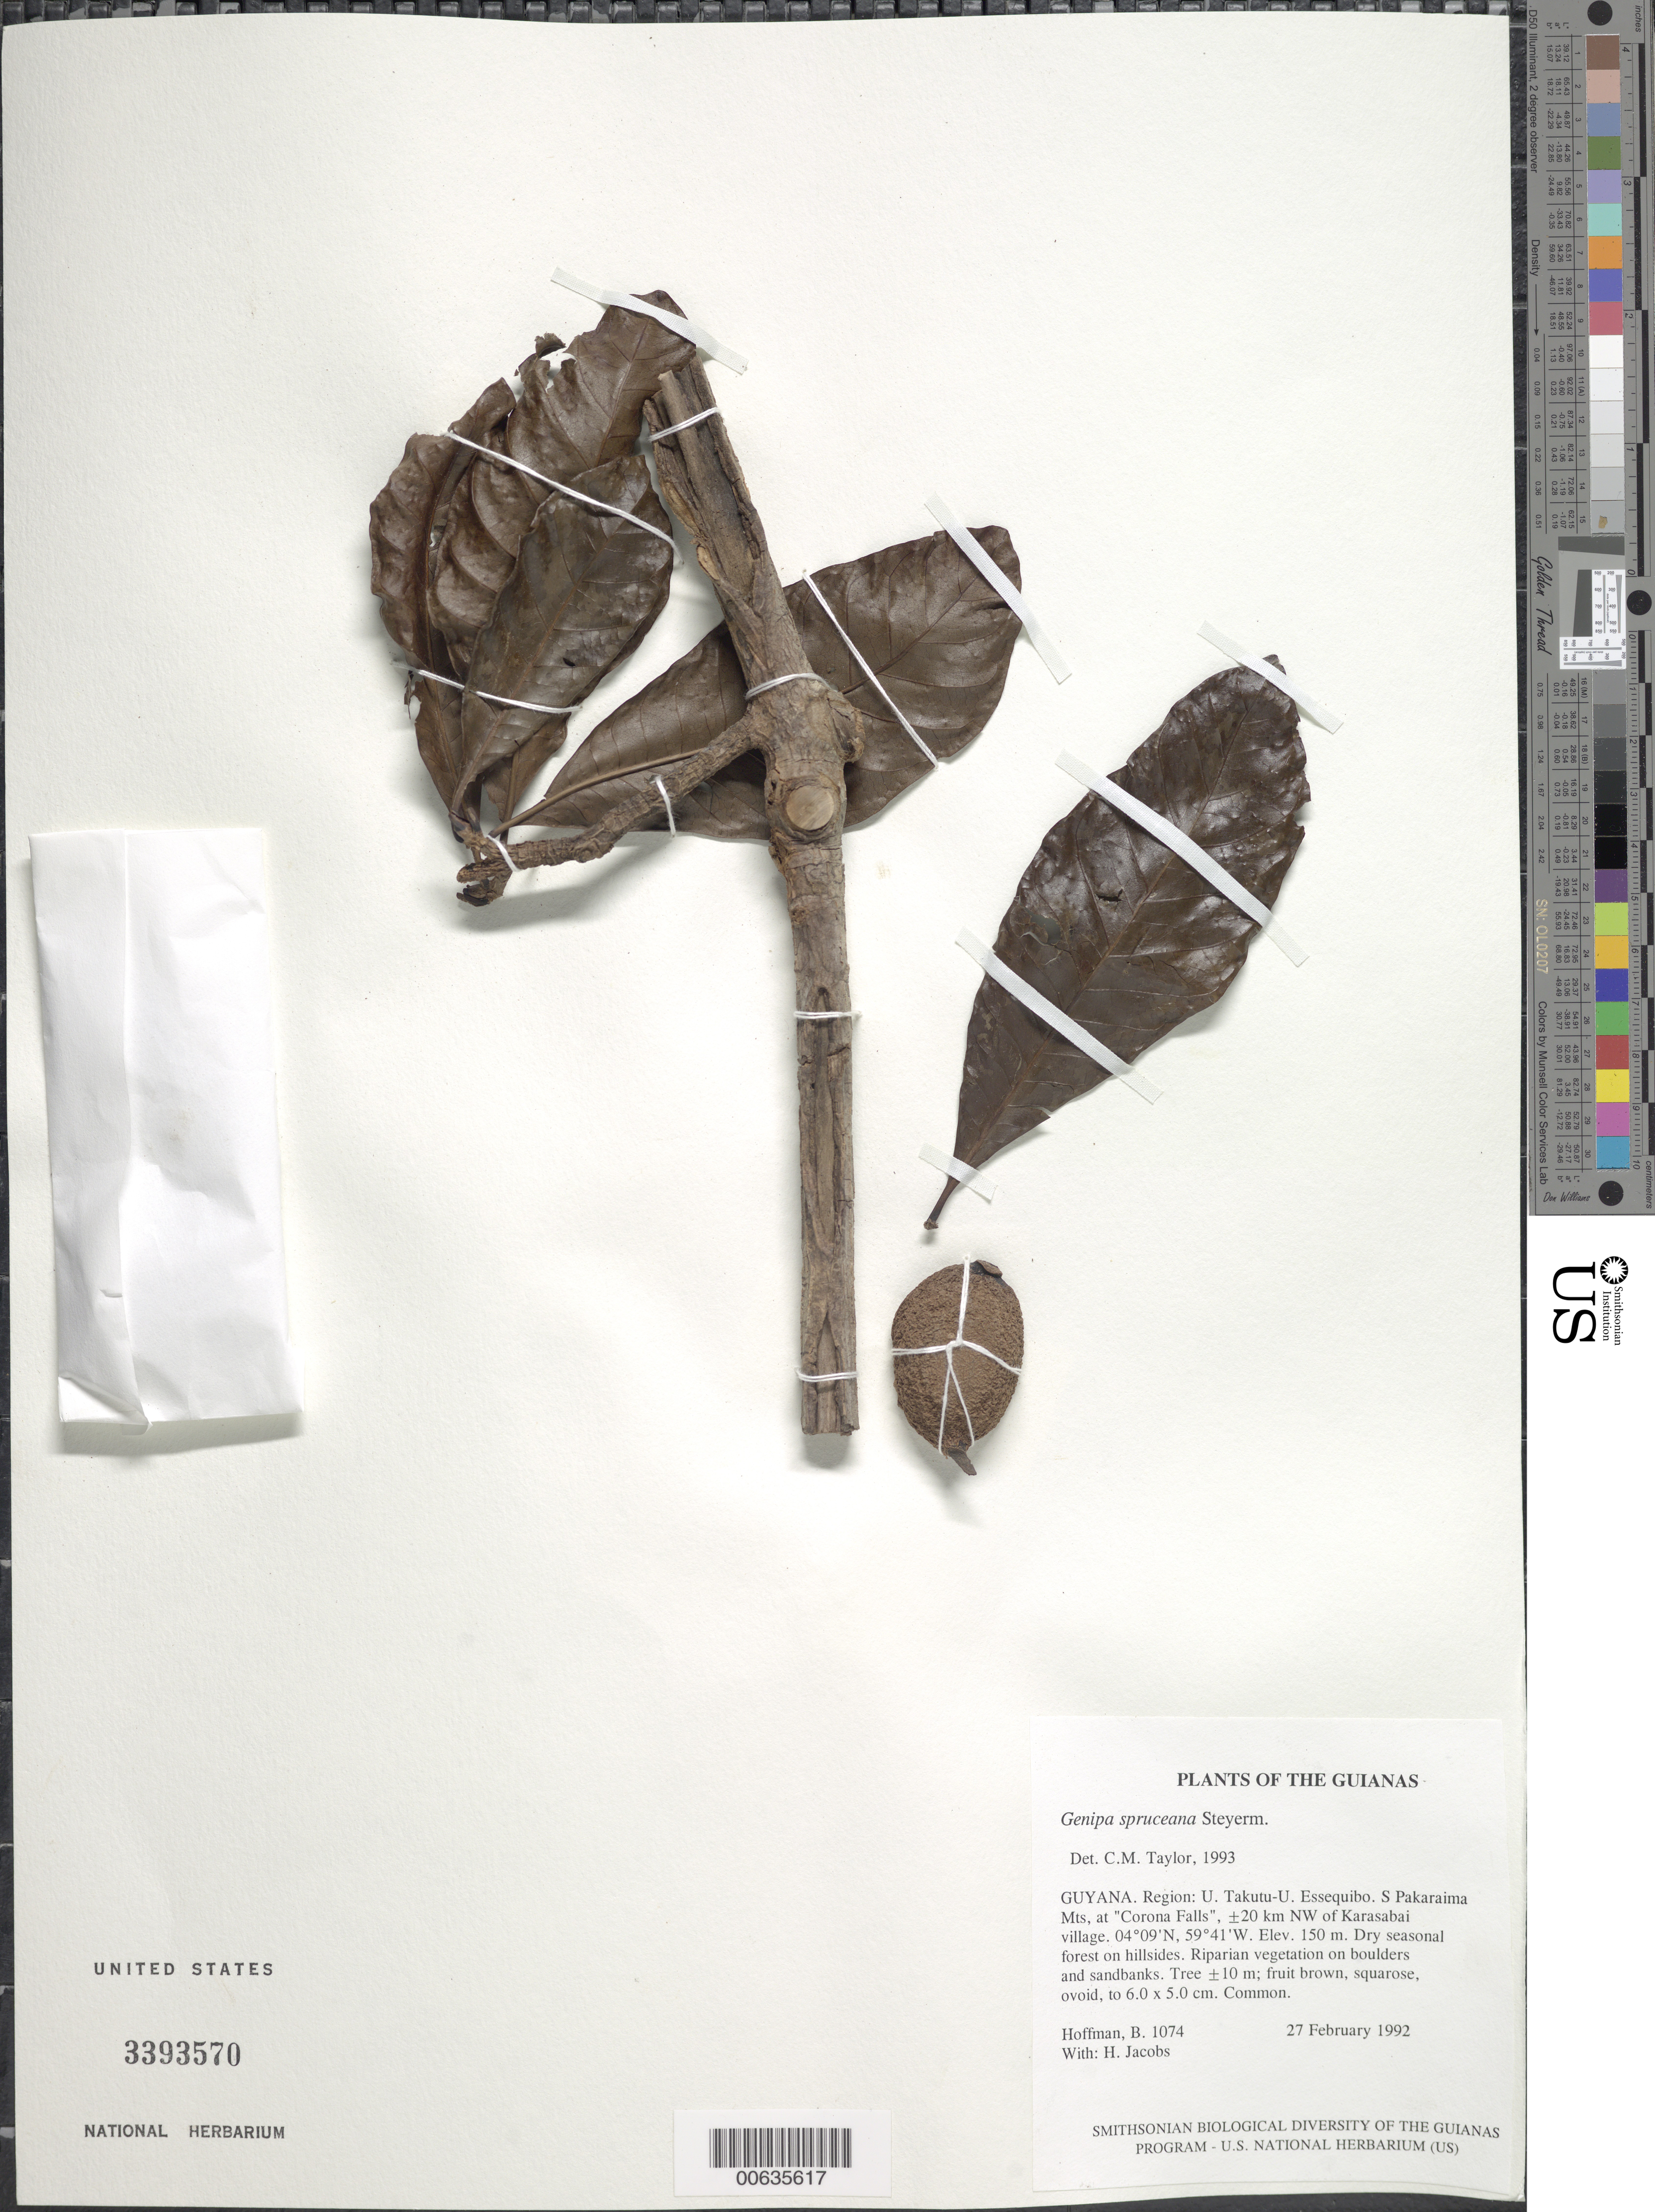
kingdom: Plantae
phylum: Tracheophyta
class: Magnoliopsida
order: Gentianales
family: Rubiaceae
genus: Genipa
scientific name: Genipa spruceana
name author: Steyerm.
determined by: Taylor, Charlotte M.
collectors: B. Hoffman & H. Jacobs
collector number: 1074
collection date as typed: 27 February 1992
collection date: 1992-02-27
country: Guyana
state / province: U. Takutu-U. Essequibo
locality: S Pakaraima Mts, at "Corona Falls", ±20 km NW of Karasabai village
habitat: Dry seasonal forest on hillsides. Riparian vegetation on boulders and sandbanks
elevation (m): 150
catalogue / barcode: US 3393570